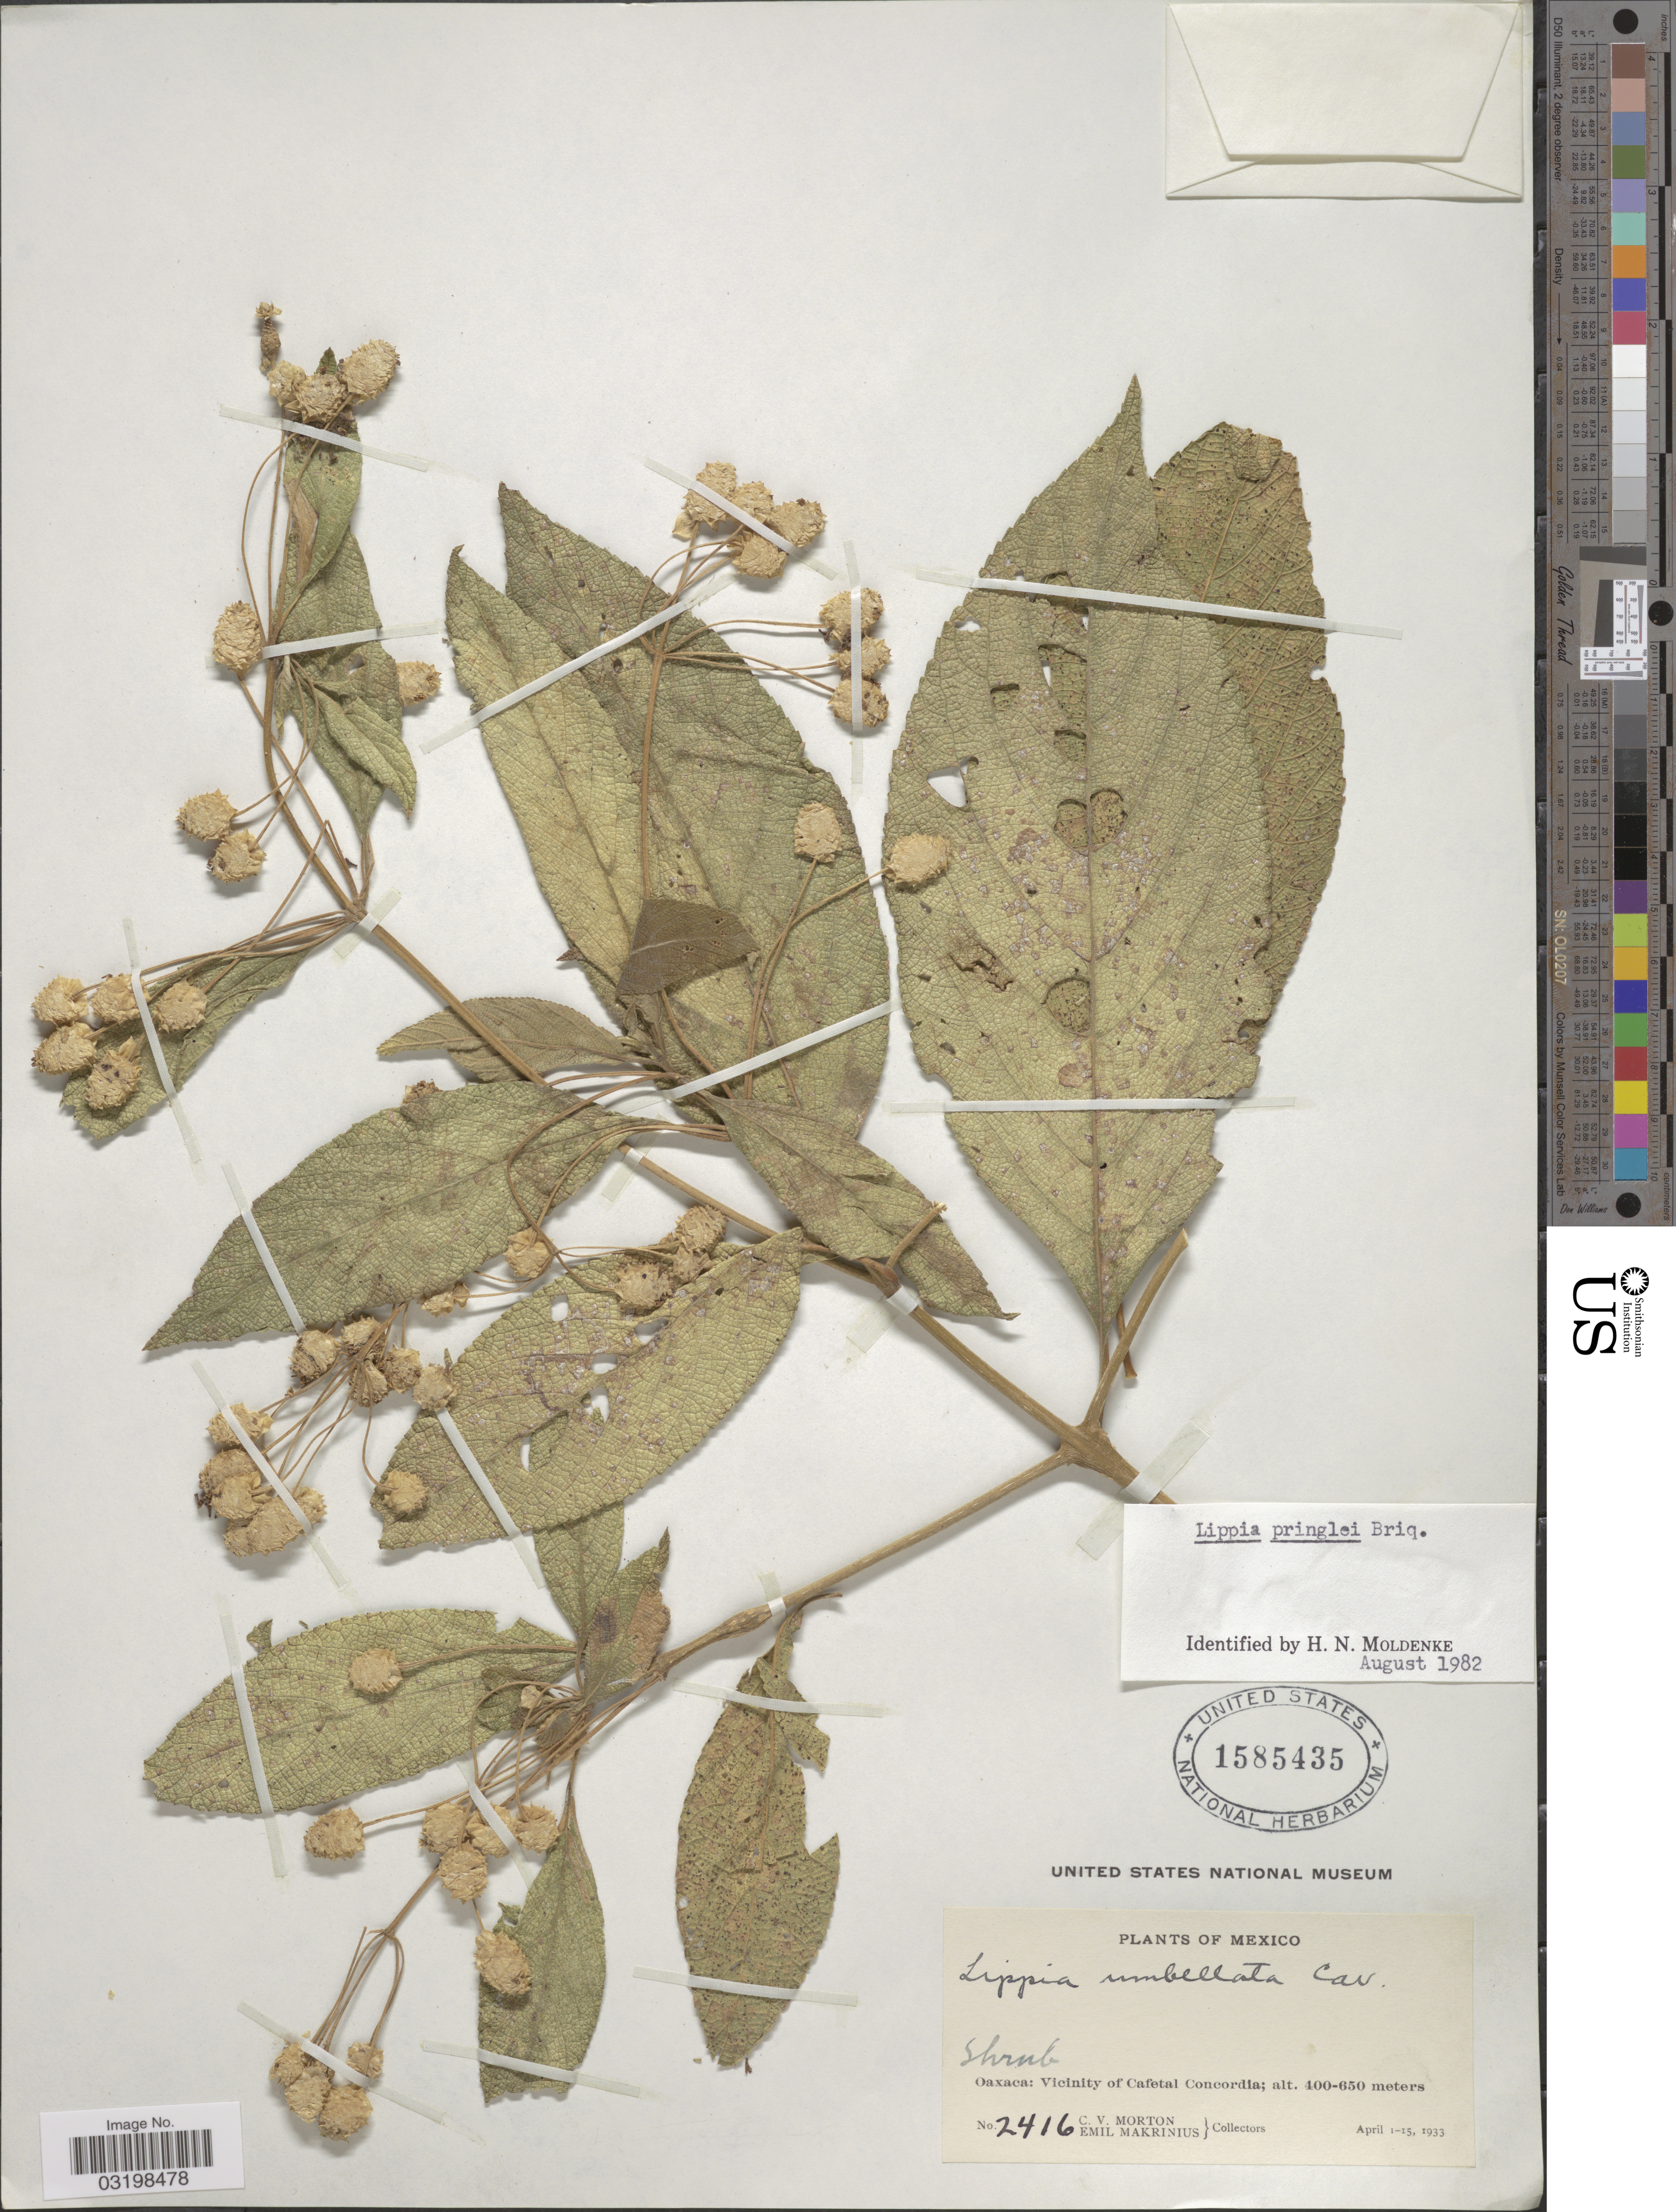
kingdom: Plantae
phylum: Tracheophyta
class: Magnoliopsida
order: Lamiales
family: Verbenaceae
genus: Lippia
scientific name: Lippia umbellata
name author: Cav.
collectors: C. V. Morton & E. Makrinius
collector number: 2416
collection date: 1933-04-01/1933-04-15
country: Mexico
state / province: Oaxaca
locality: Vicinity of Concordia.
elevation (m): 400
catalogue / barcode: US 1585435